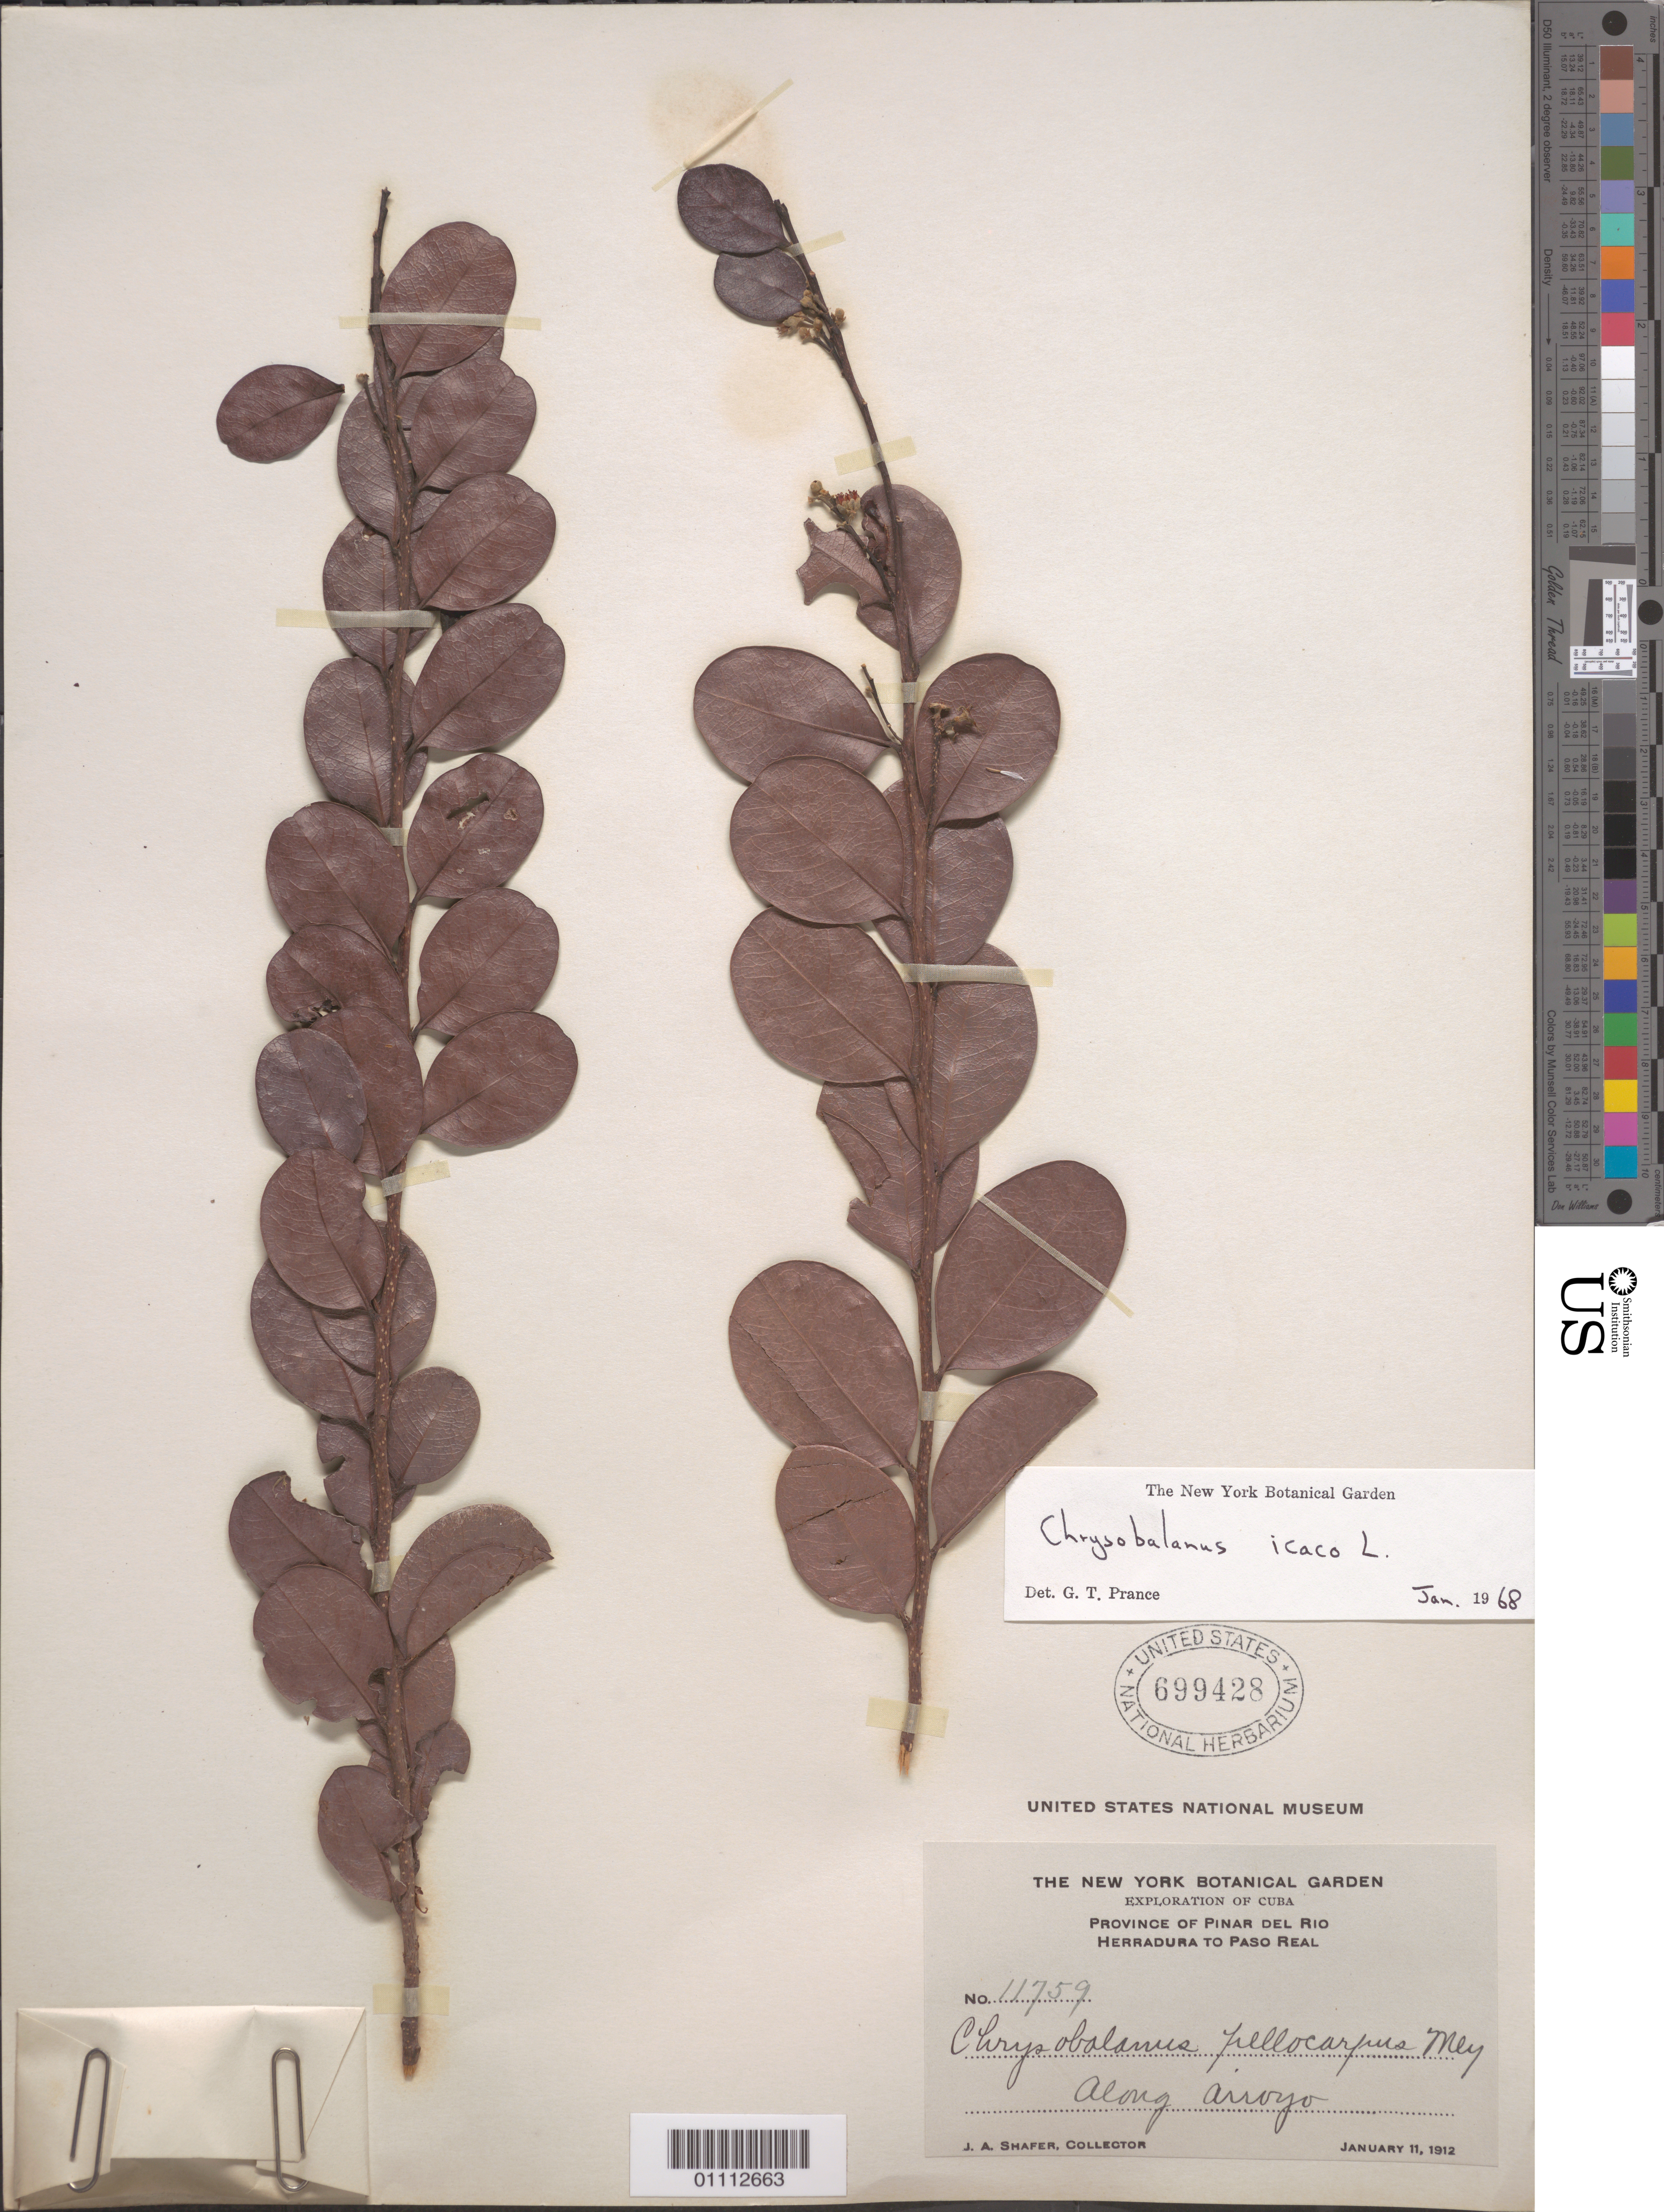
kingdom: Plantae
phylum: Tracheophyta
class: Magnoliopsida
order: Malpighiales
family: Chrysobalanaceae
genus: Chrysobalanus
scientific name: Chrysobalanus icaco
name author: L.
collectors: J. A. Shafer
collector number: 11759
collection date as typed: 11 Jan 1912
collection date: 1912-01-11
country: Cuba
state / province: Pinar del Rio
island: Cuba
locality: Along Arroyo, Herradura to Paso Real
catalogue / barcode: US 699428